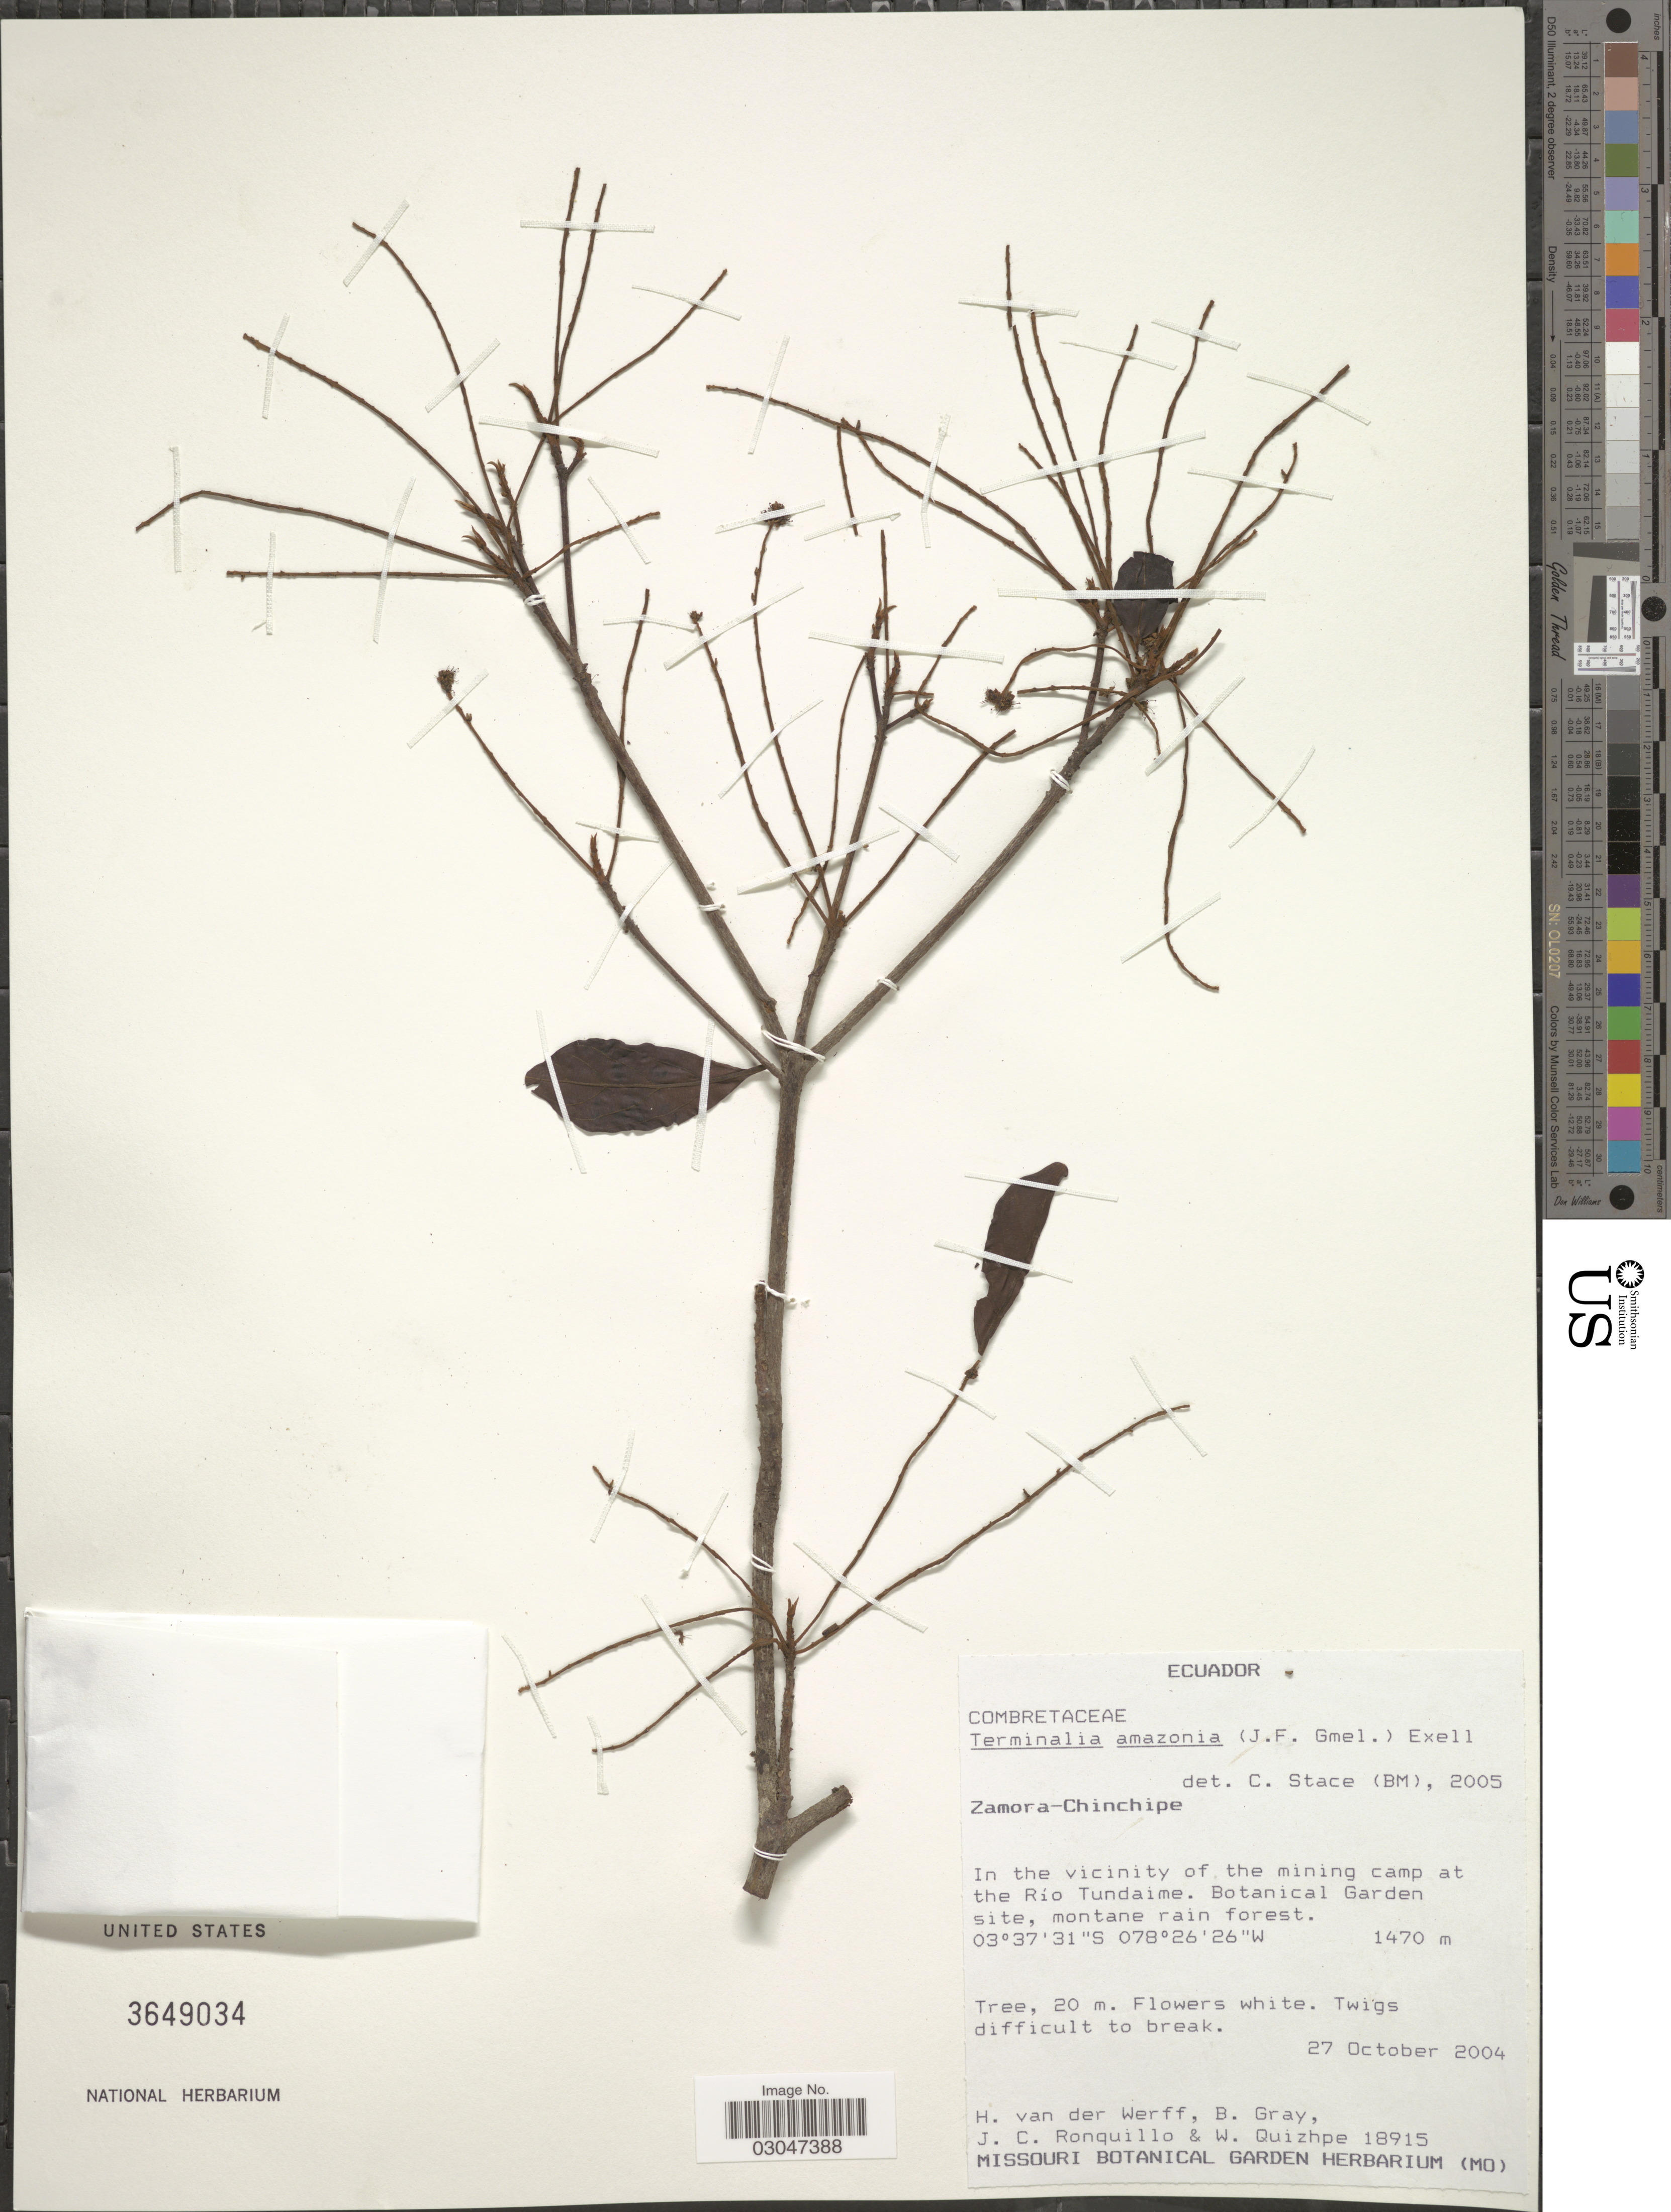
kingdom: Plantae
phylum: Tracheophyta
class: Magnoliopsida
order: Myrtales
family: Combretaceae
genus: Terminalia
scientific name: Terminalia amazonia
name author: (J.F. Gmel.) Exell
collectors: H. van der Werff, B. Gray, J. Ronquillo & W. Quizhpe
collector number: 18915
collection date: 2004-10-27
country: Ecuador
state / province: Zamora-Chinchipe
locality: In the vicinity of the mining camp at the Río Tundaime.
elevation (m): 1470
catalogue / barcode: US 3649034